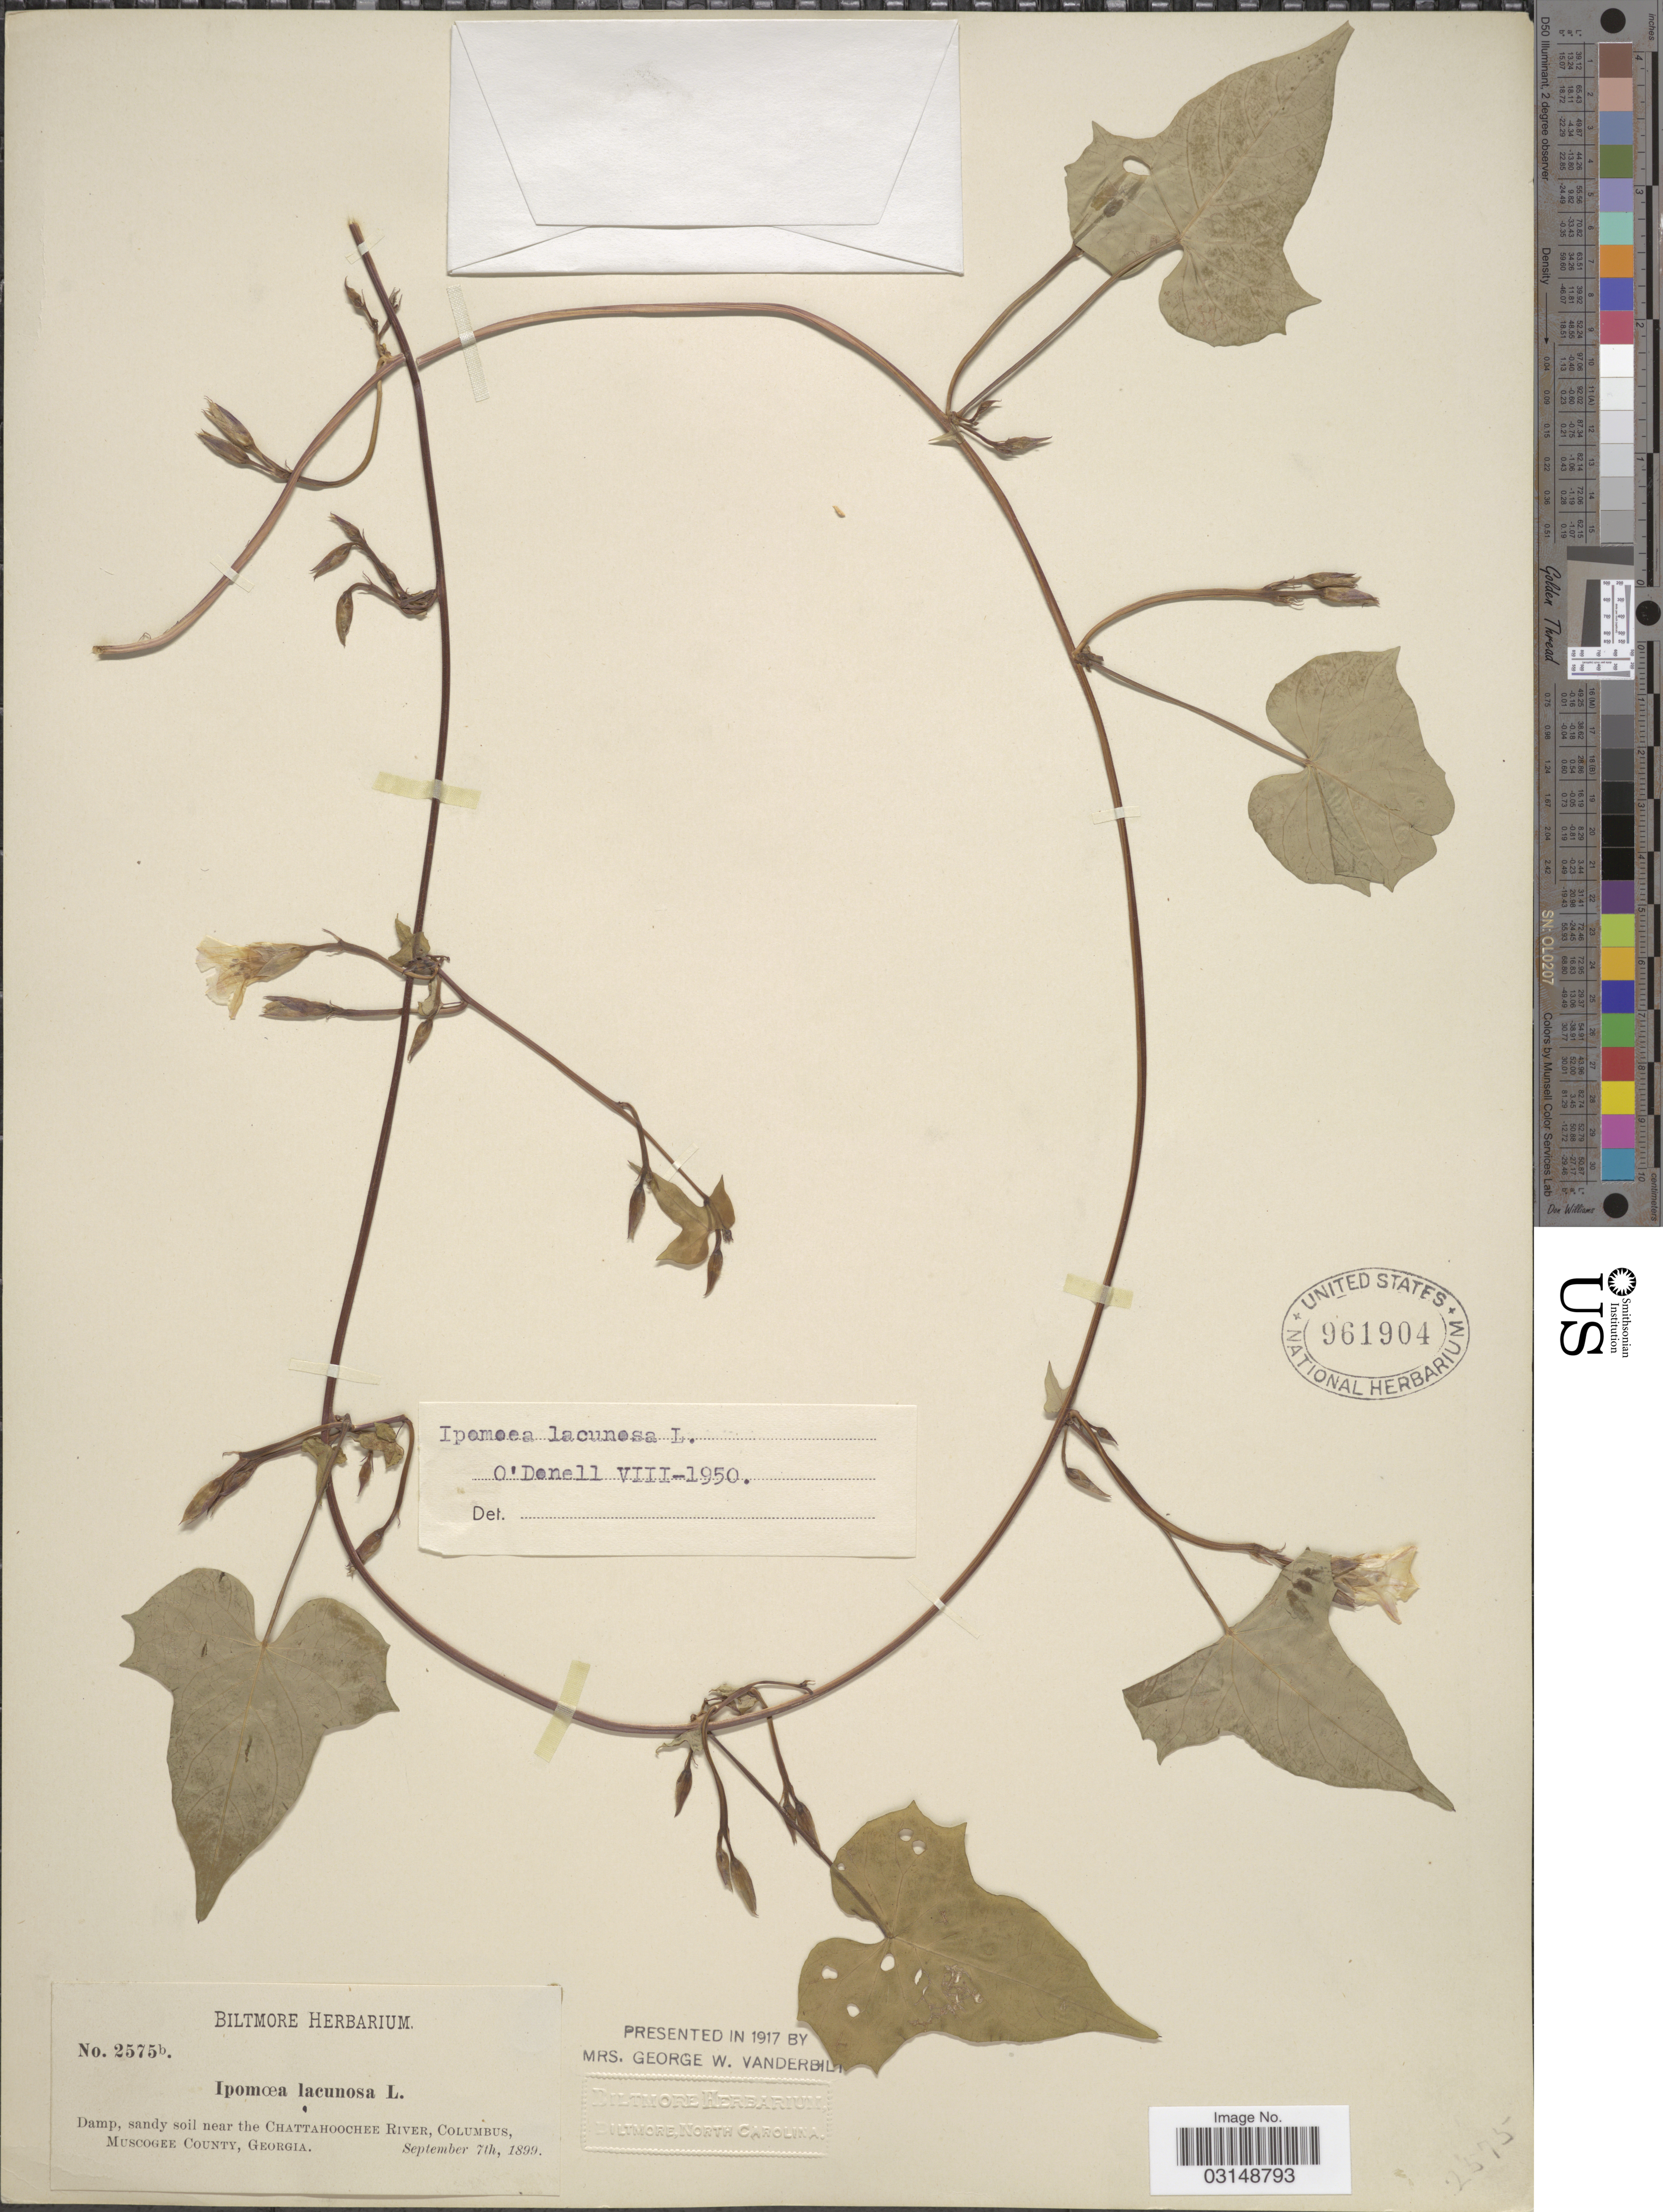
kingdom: Plantae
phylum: Tracheophyta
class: Magnoliopsida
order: Solanales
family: Convolvulaceae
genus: Ipomoea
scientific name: Ipomoea lacunosa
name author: L.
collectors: ex herb. Biltmore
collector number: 2575b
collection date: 1899-09-07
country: United States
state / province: Georgia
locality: Near the Chattahoochee River, Columbus, Muscogee County.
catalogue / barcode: US 961904